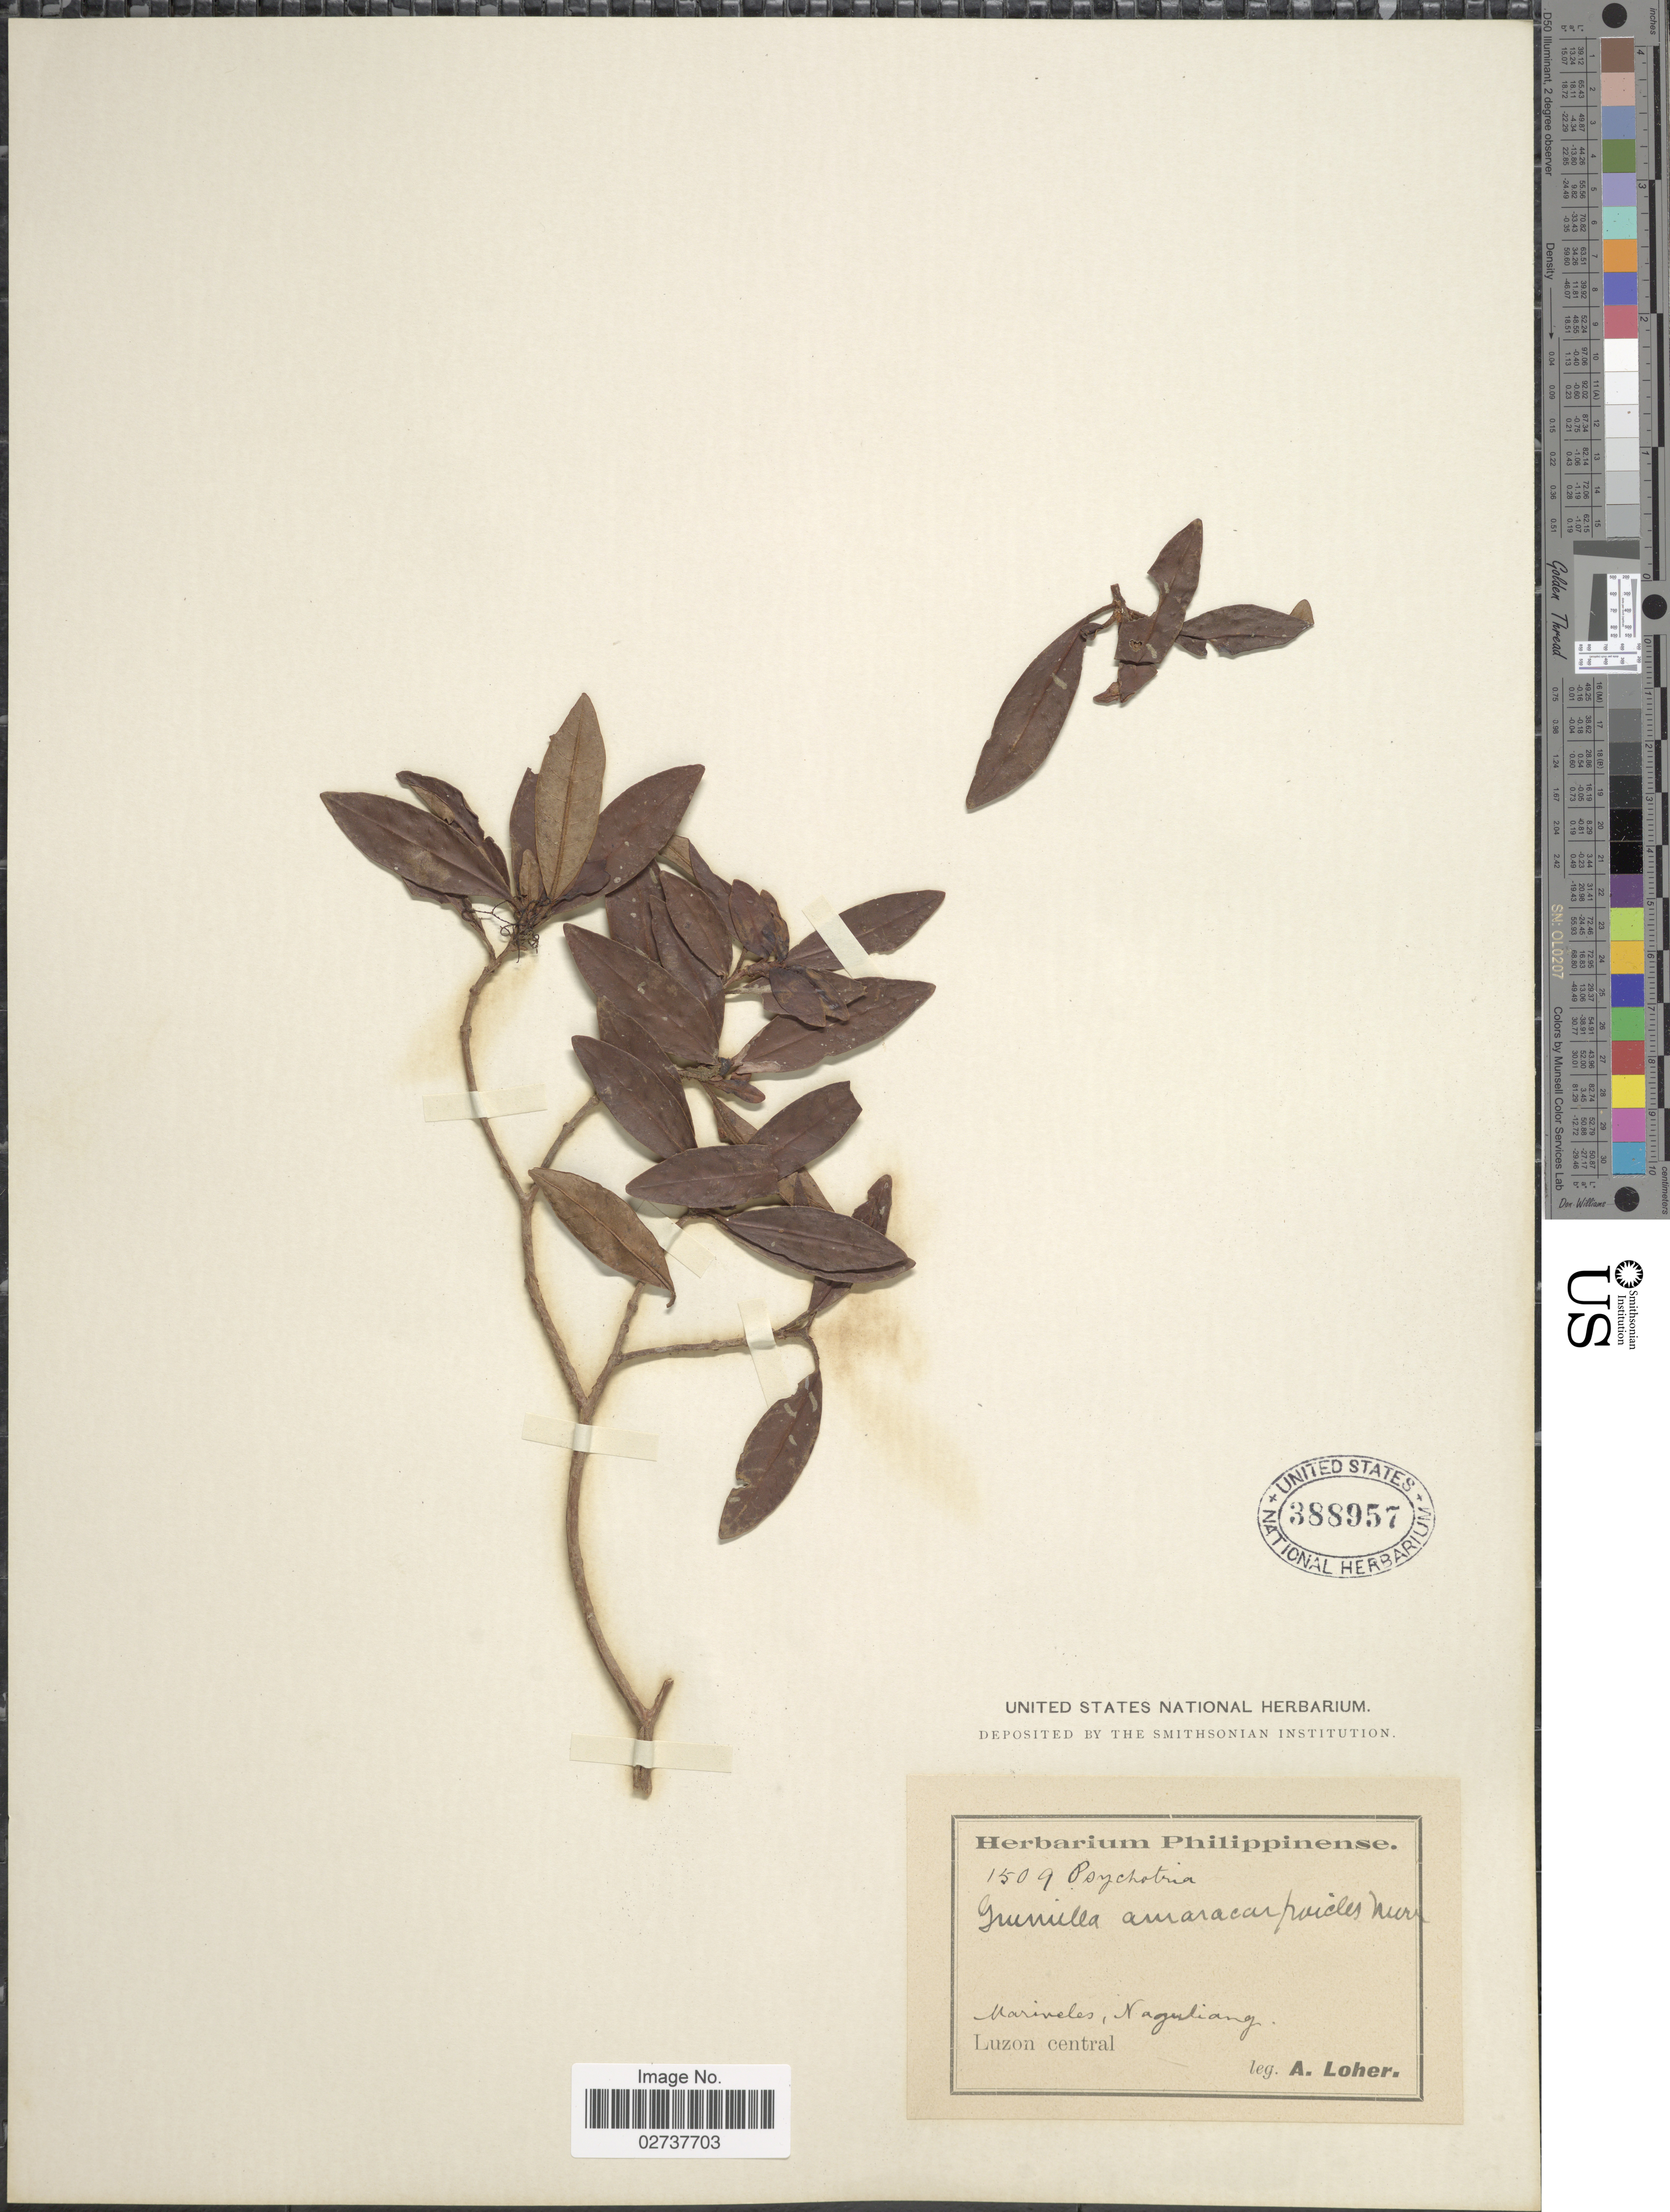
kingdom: Plantae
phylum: Tracheophyta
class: Magnoliopsida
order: Gentianales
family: Rubiaceae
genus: Psychotria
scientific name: Psychotria amaracarpoides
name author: (Merr.) Merr.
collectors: A. Loher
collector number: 1509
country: Philippines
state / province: Cagayan Valley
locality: Mariveles, Naguliang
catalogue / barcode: US 388957